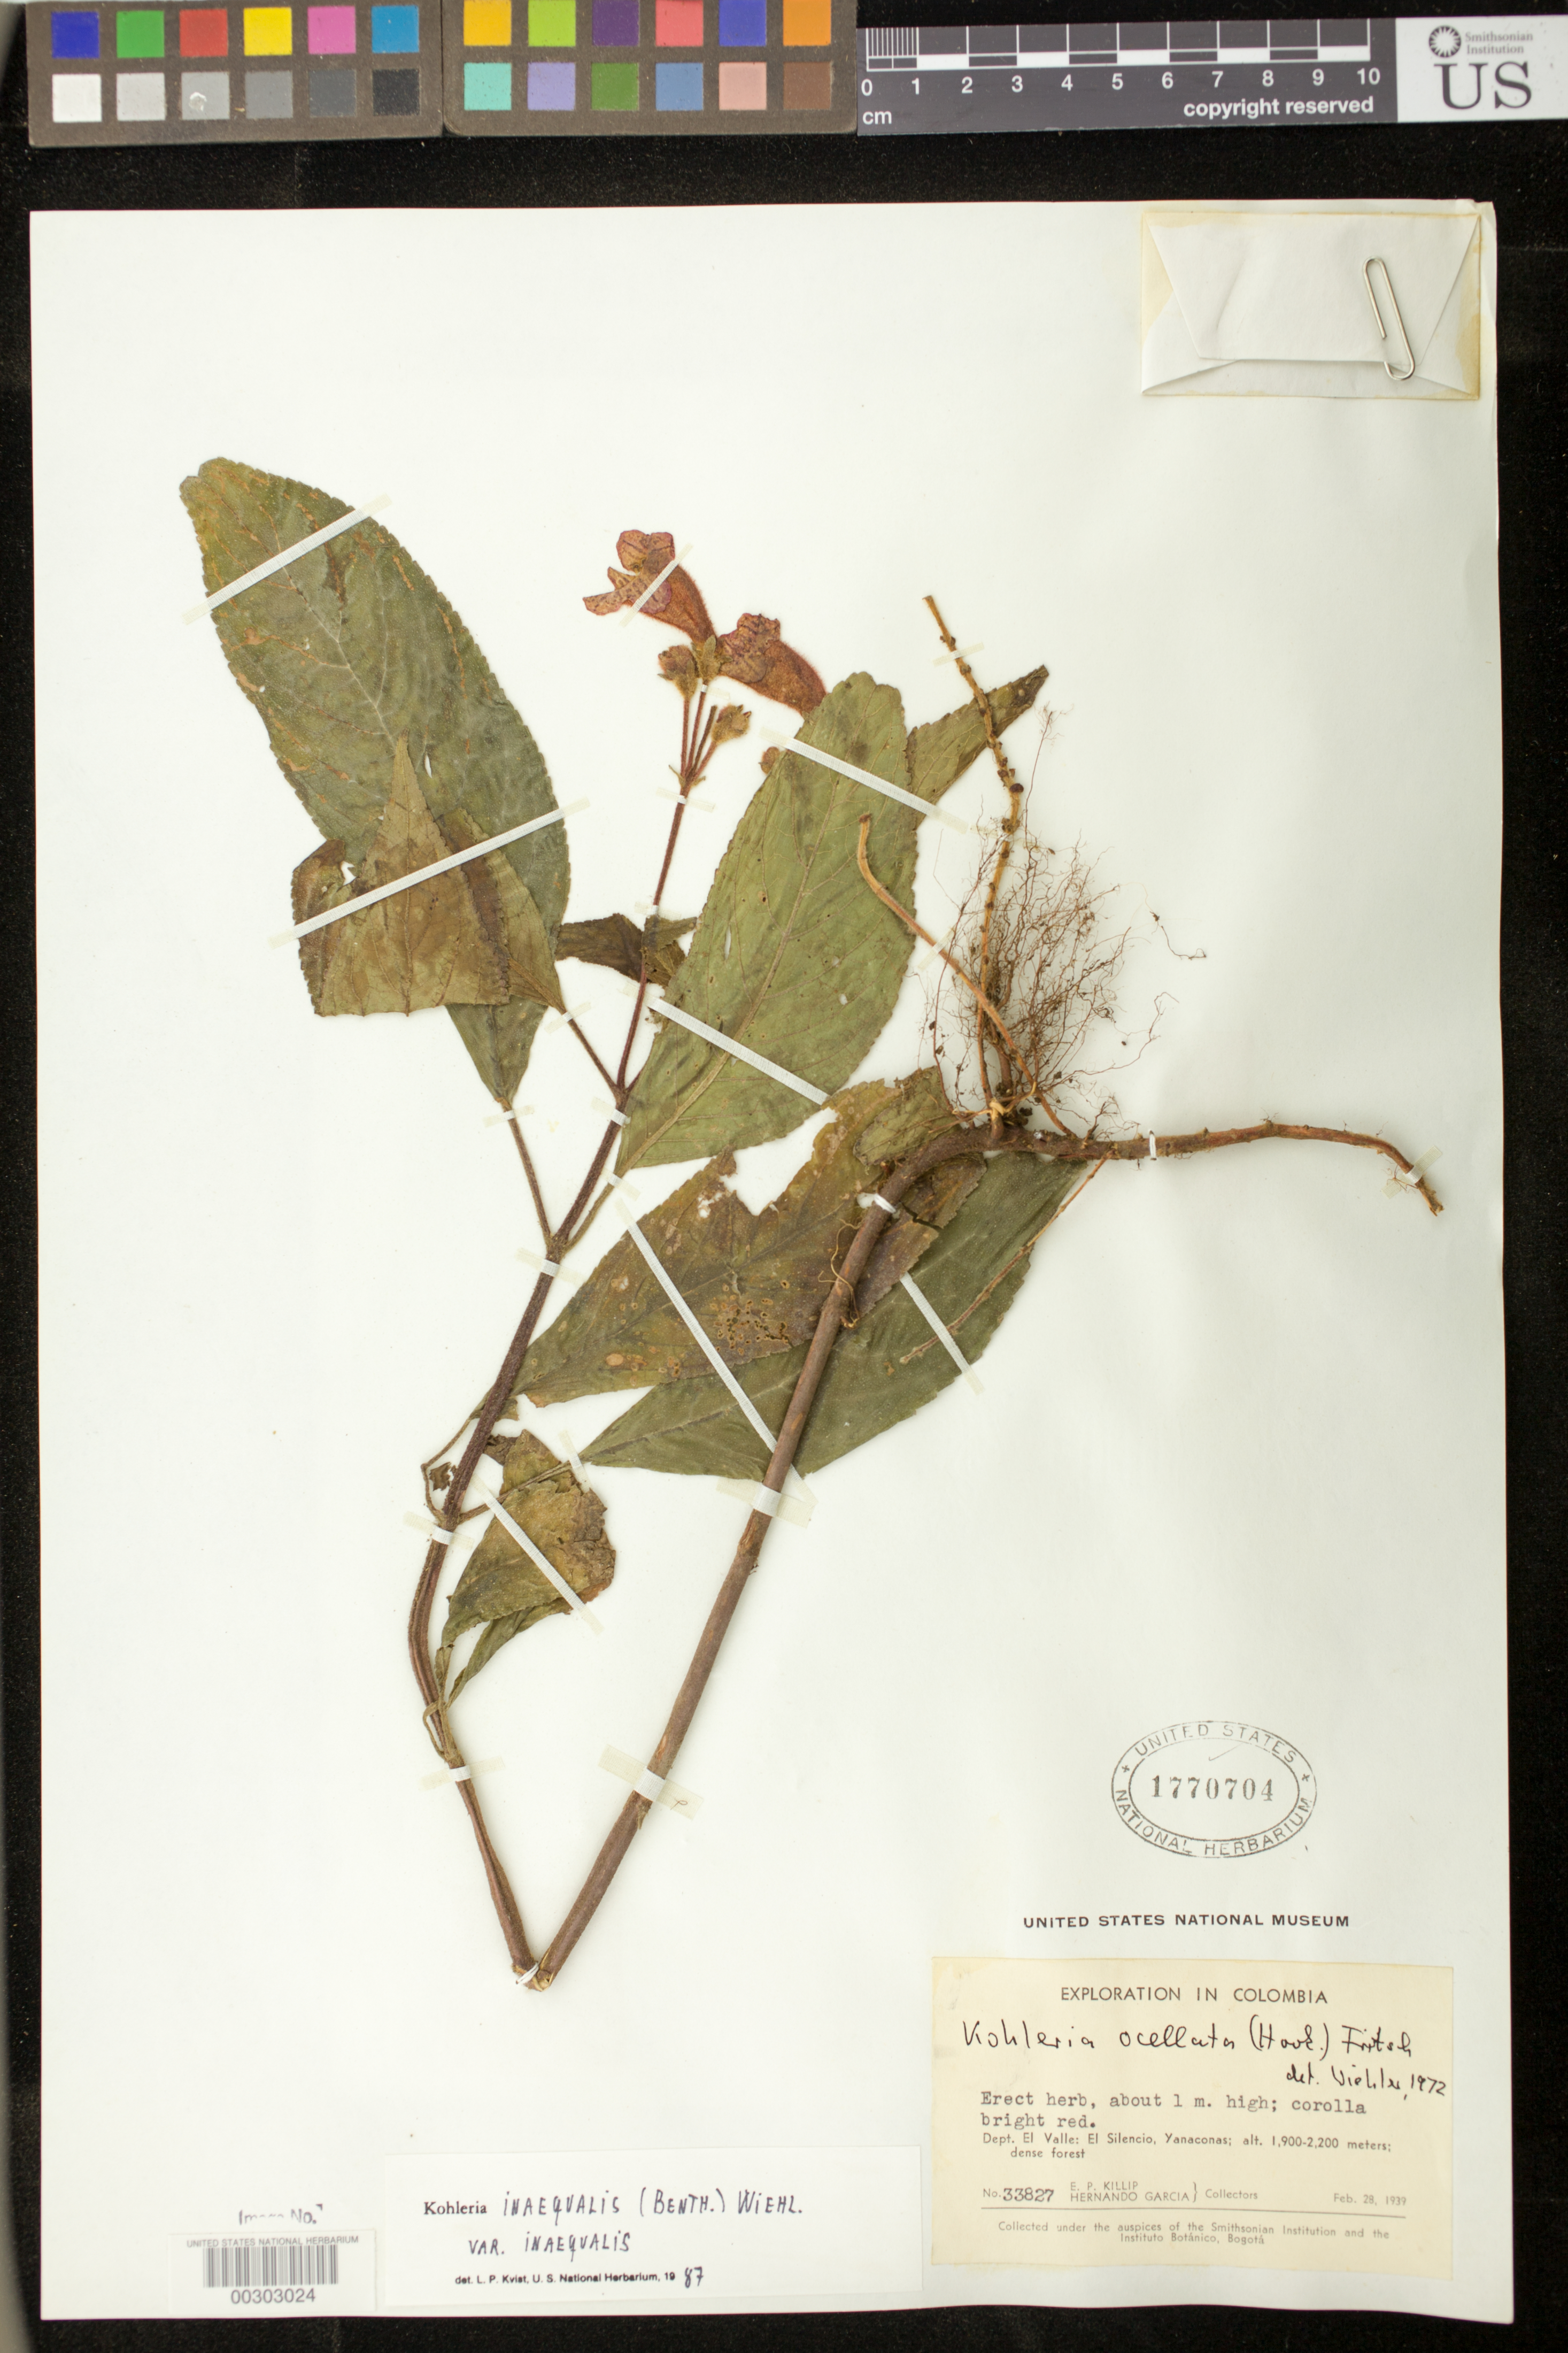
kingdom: Plantae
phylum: Tracheophyta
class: Magnoliopsida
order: Lamiales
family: Gesneriaceae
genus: Kohleria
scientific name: Kohleria inaequalis var. inaequalis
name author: (Benth.) Wiehler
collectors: E. P. Killip & H. Garcia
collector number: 33827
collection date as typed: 28 Feb 1939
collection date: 1939-02-28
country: Colombia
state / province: Valle del Cauca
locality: El Silencio, Yanaconas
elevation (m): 1900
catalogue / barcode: US 1770704